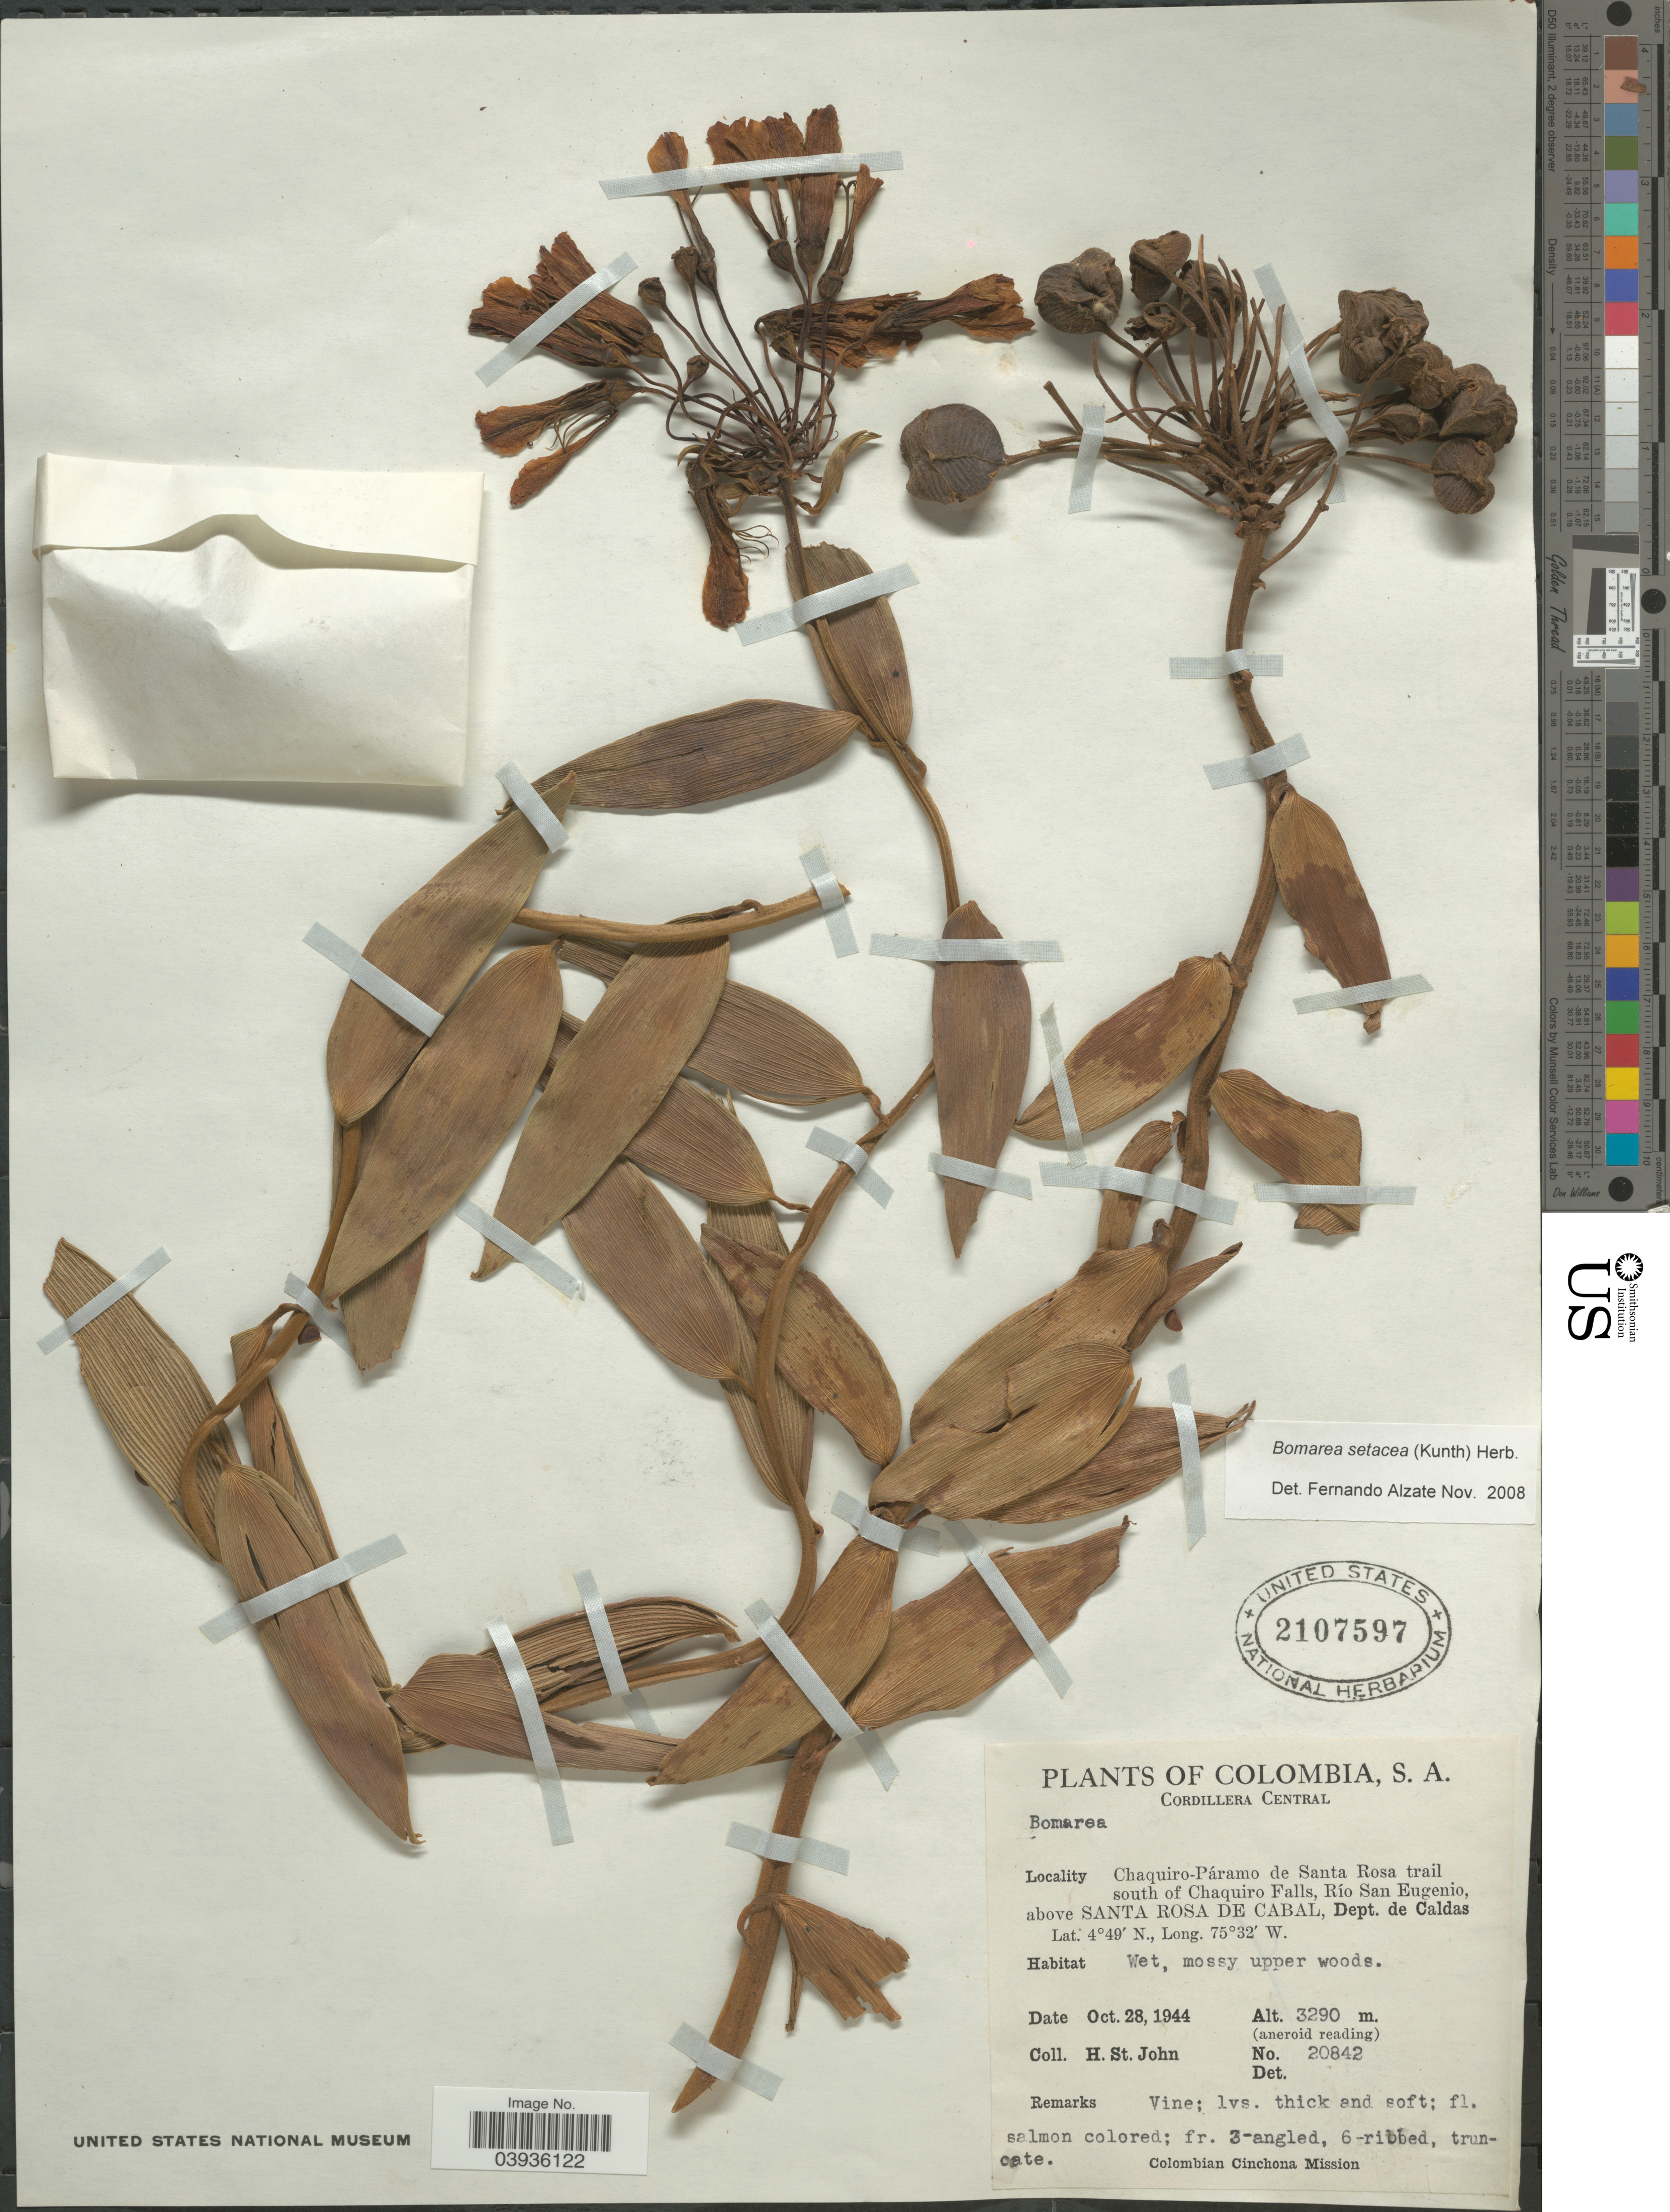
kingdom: Plantae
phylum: Tracheophyta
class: Liliopsida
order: Liliales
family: Alstroemeriaceae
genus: Bomarea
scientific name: Bomarea setacea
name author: (Ruiz & Pav.) Herb.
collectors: H. St. John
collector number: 20842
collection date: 1944-10-28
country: Colombia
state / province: Caldas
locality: Cordillera Central. Chaquiro-Páramo de Santa Rosa trail south of Chaquiro Falls, Río San Eugenio, above Santa Rosa de Cabal, Dept. de Caldas.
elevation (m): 3290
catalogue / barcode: US 2107597